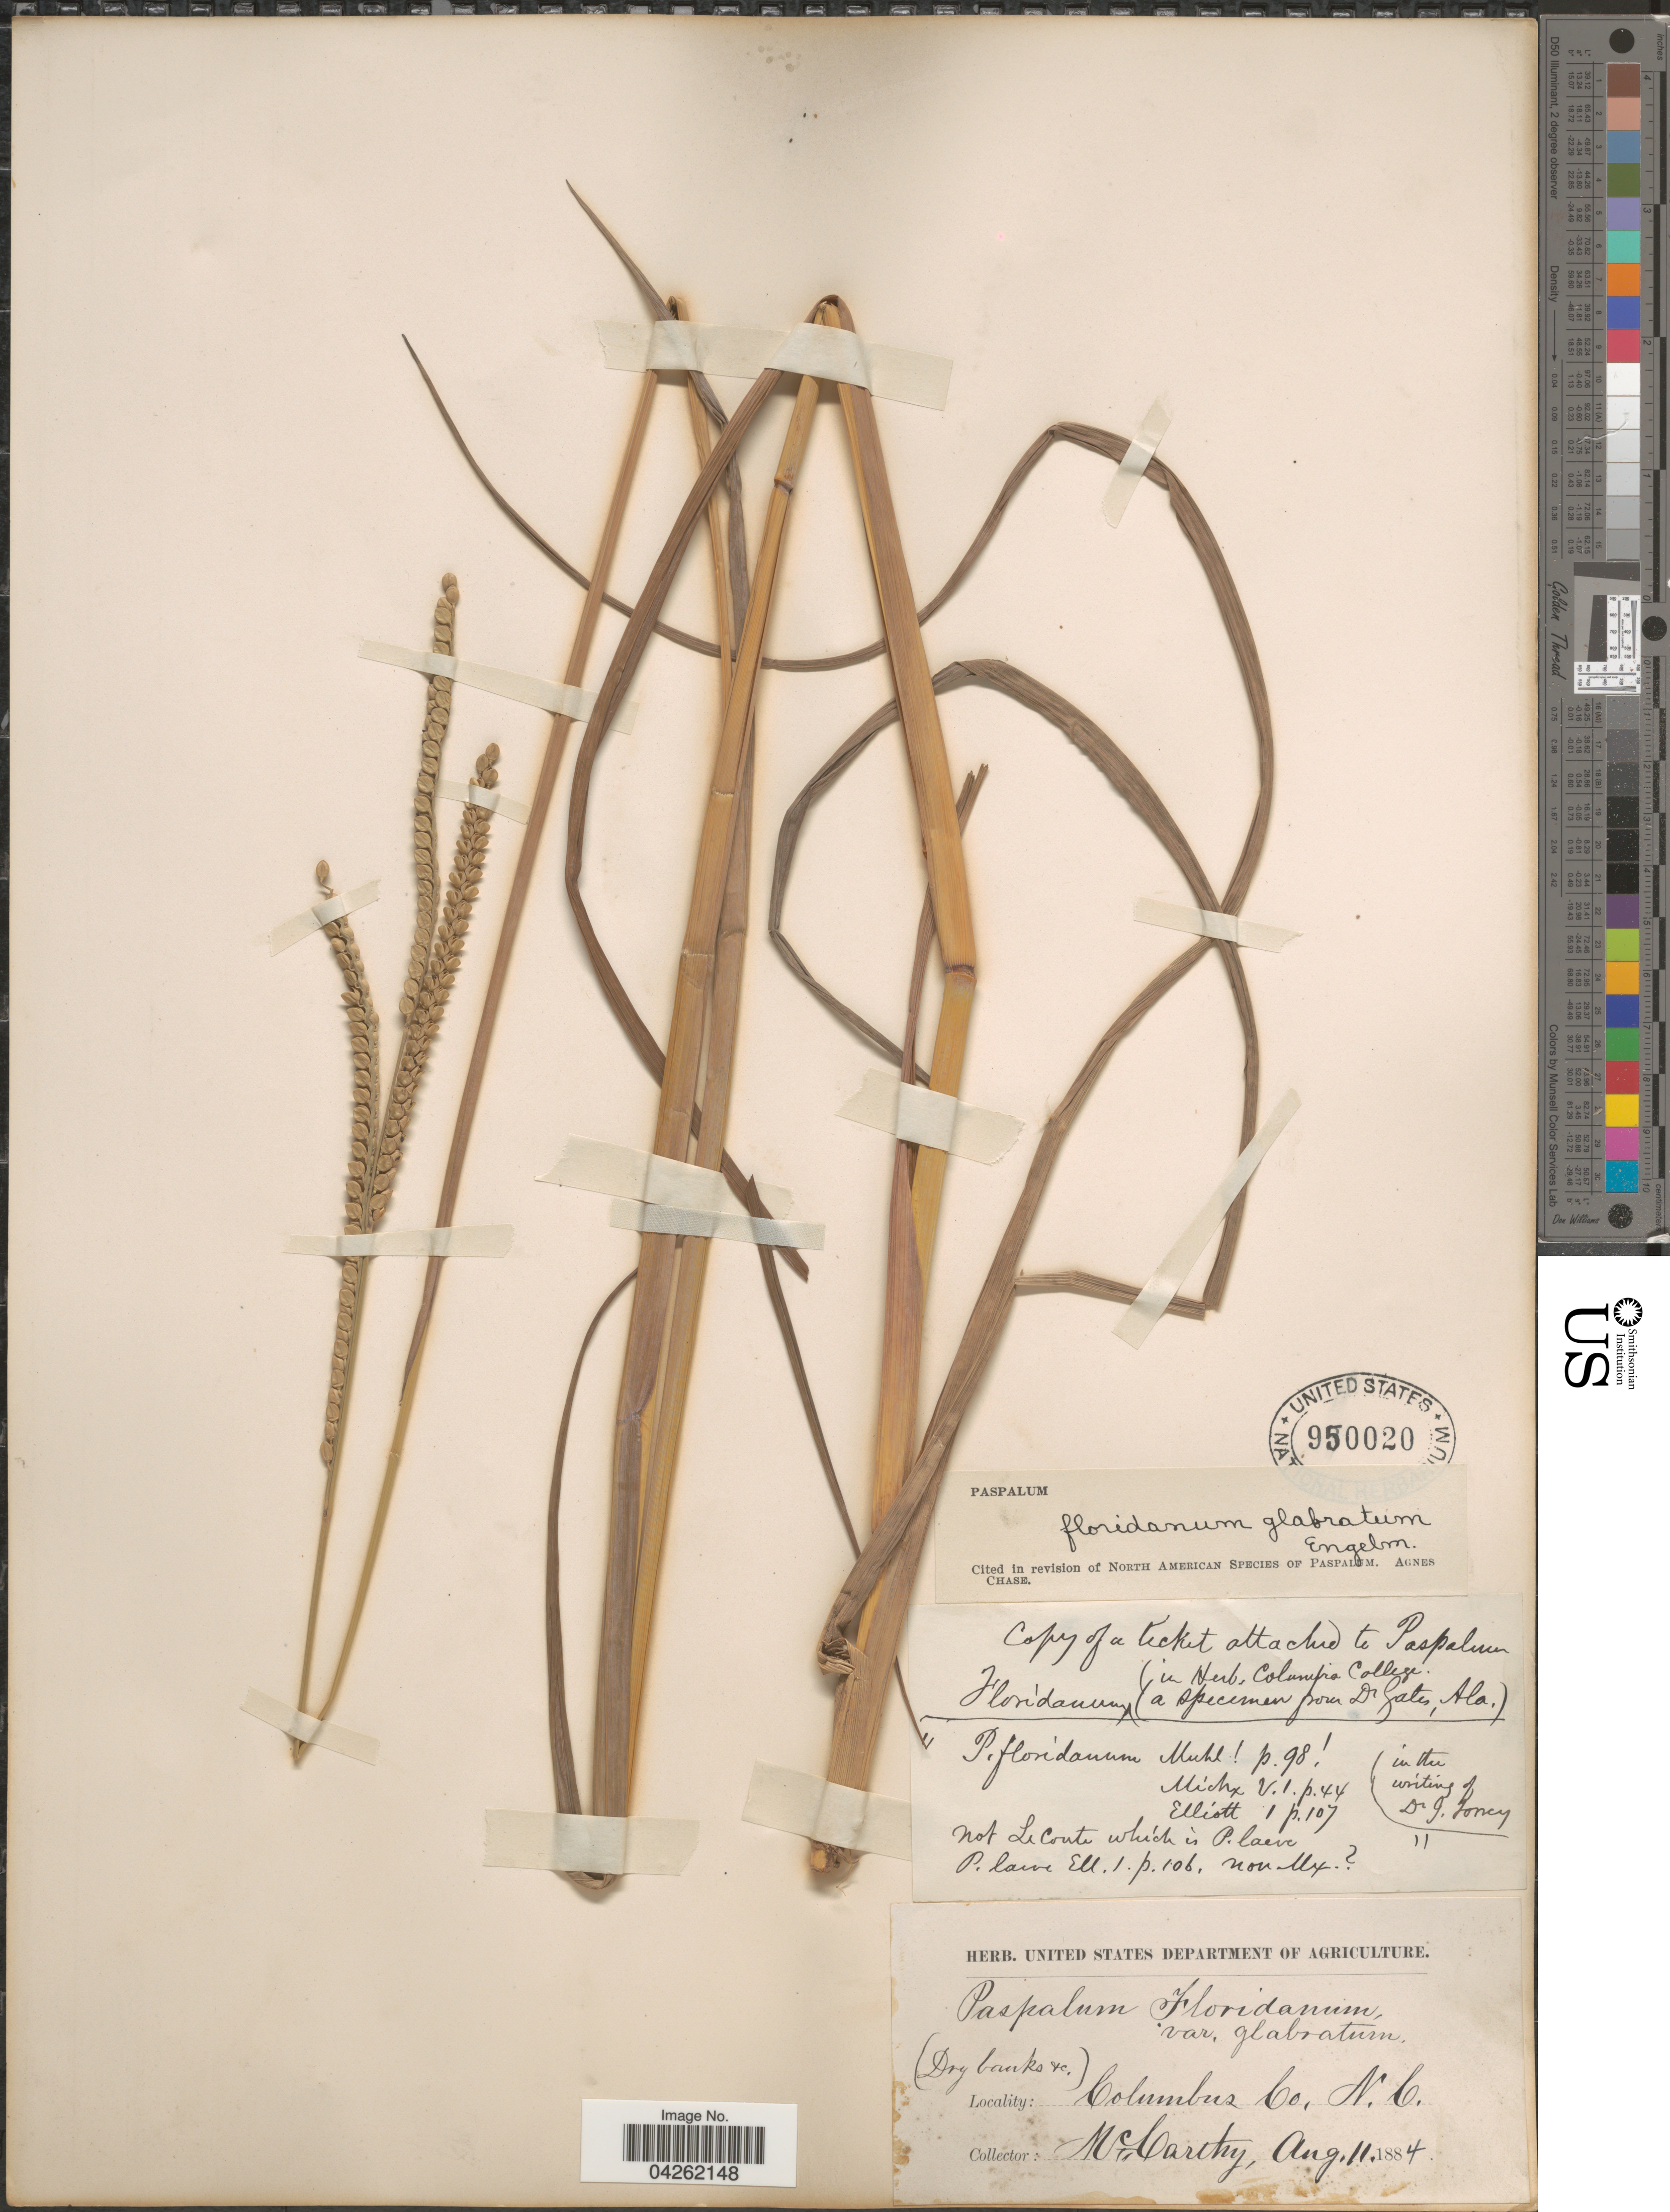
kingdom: Plantae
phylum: Tracheophyta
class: Liliopsida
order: Poales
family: Poaceae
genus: Paspalum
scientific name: Paspalum floridanum var. glabratum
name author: Engelm. ex Vasey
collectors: -- McCarthy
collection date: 1884-08-11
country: United States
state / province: North Carolina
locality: Columbus Co.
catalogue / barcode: US 950020